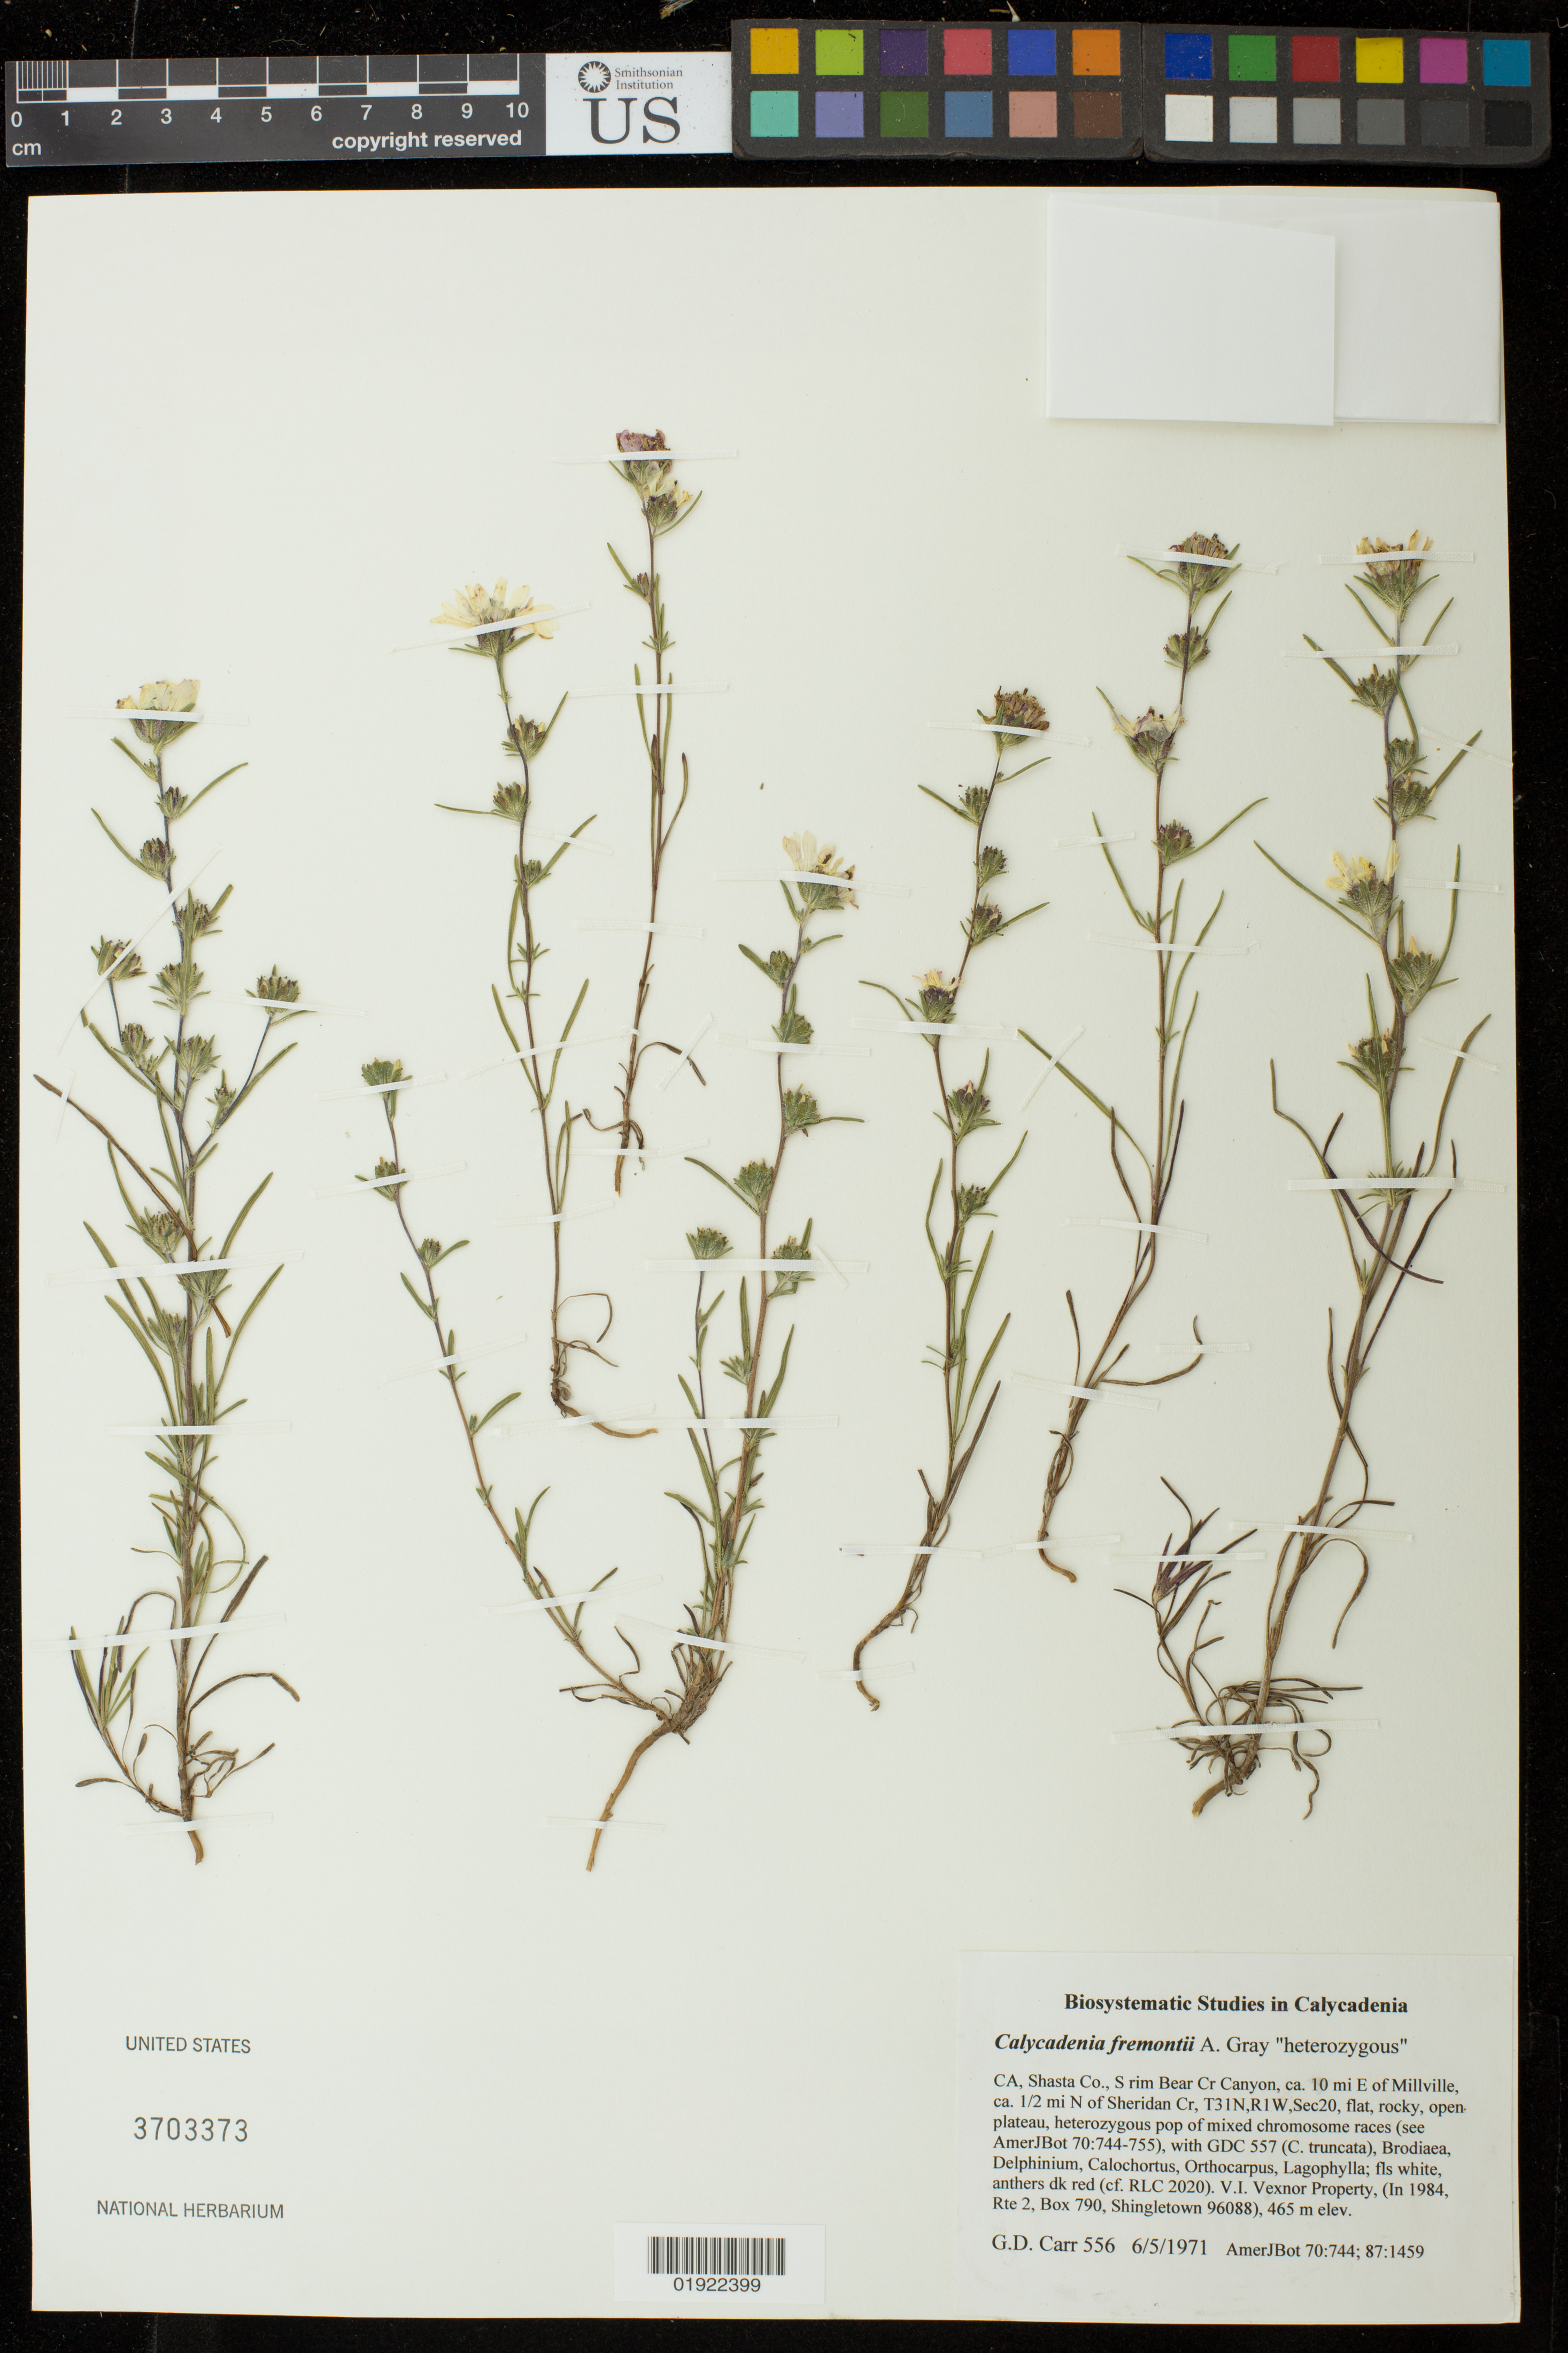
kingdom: Plantae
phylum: Tracheophyta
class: Magnoliopsida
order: Asterales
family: Asteraceae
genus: Calycadenia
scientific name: Calycadenia fremontii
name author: A. Gray in Emory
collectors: G. Carr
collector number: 556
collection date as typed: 6/5/1971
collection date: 1971-06-05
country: United States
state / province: California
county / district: Shasta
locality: S rim Bear Cr Canyon, ca. 10 mi E of Millville, ca. 1/2 mi N of Sheridan Cr, t31N,R1W,Sec20, V.I. Vexnor Property, (In 1984 Rte 2, Box 790, Shingletown 96088)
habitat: flat, rocky, open plateau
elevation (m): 465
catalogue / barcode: US 3703373